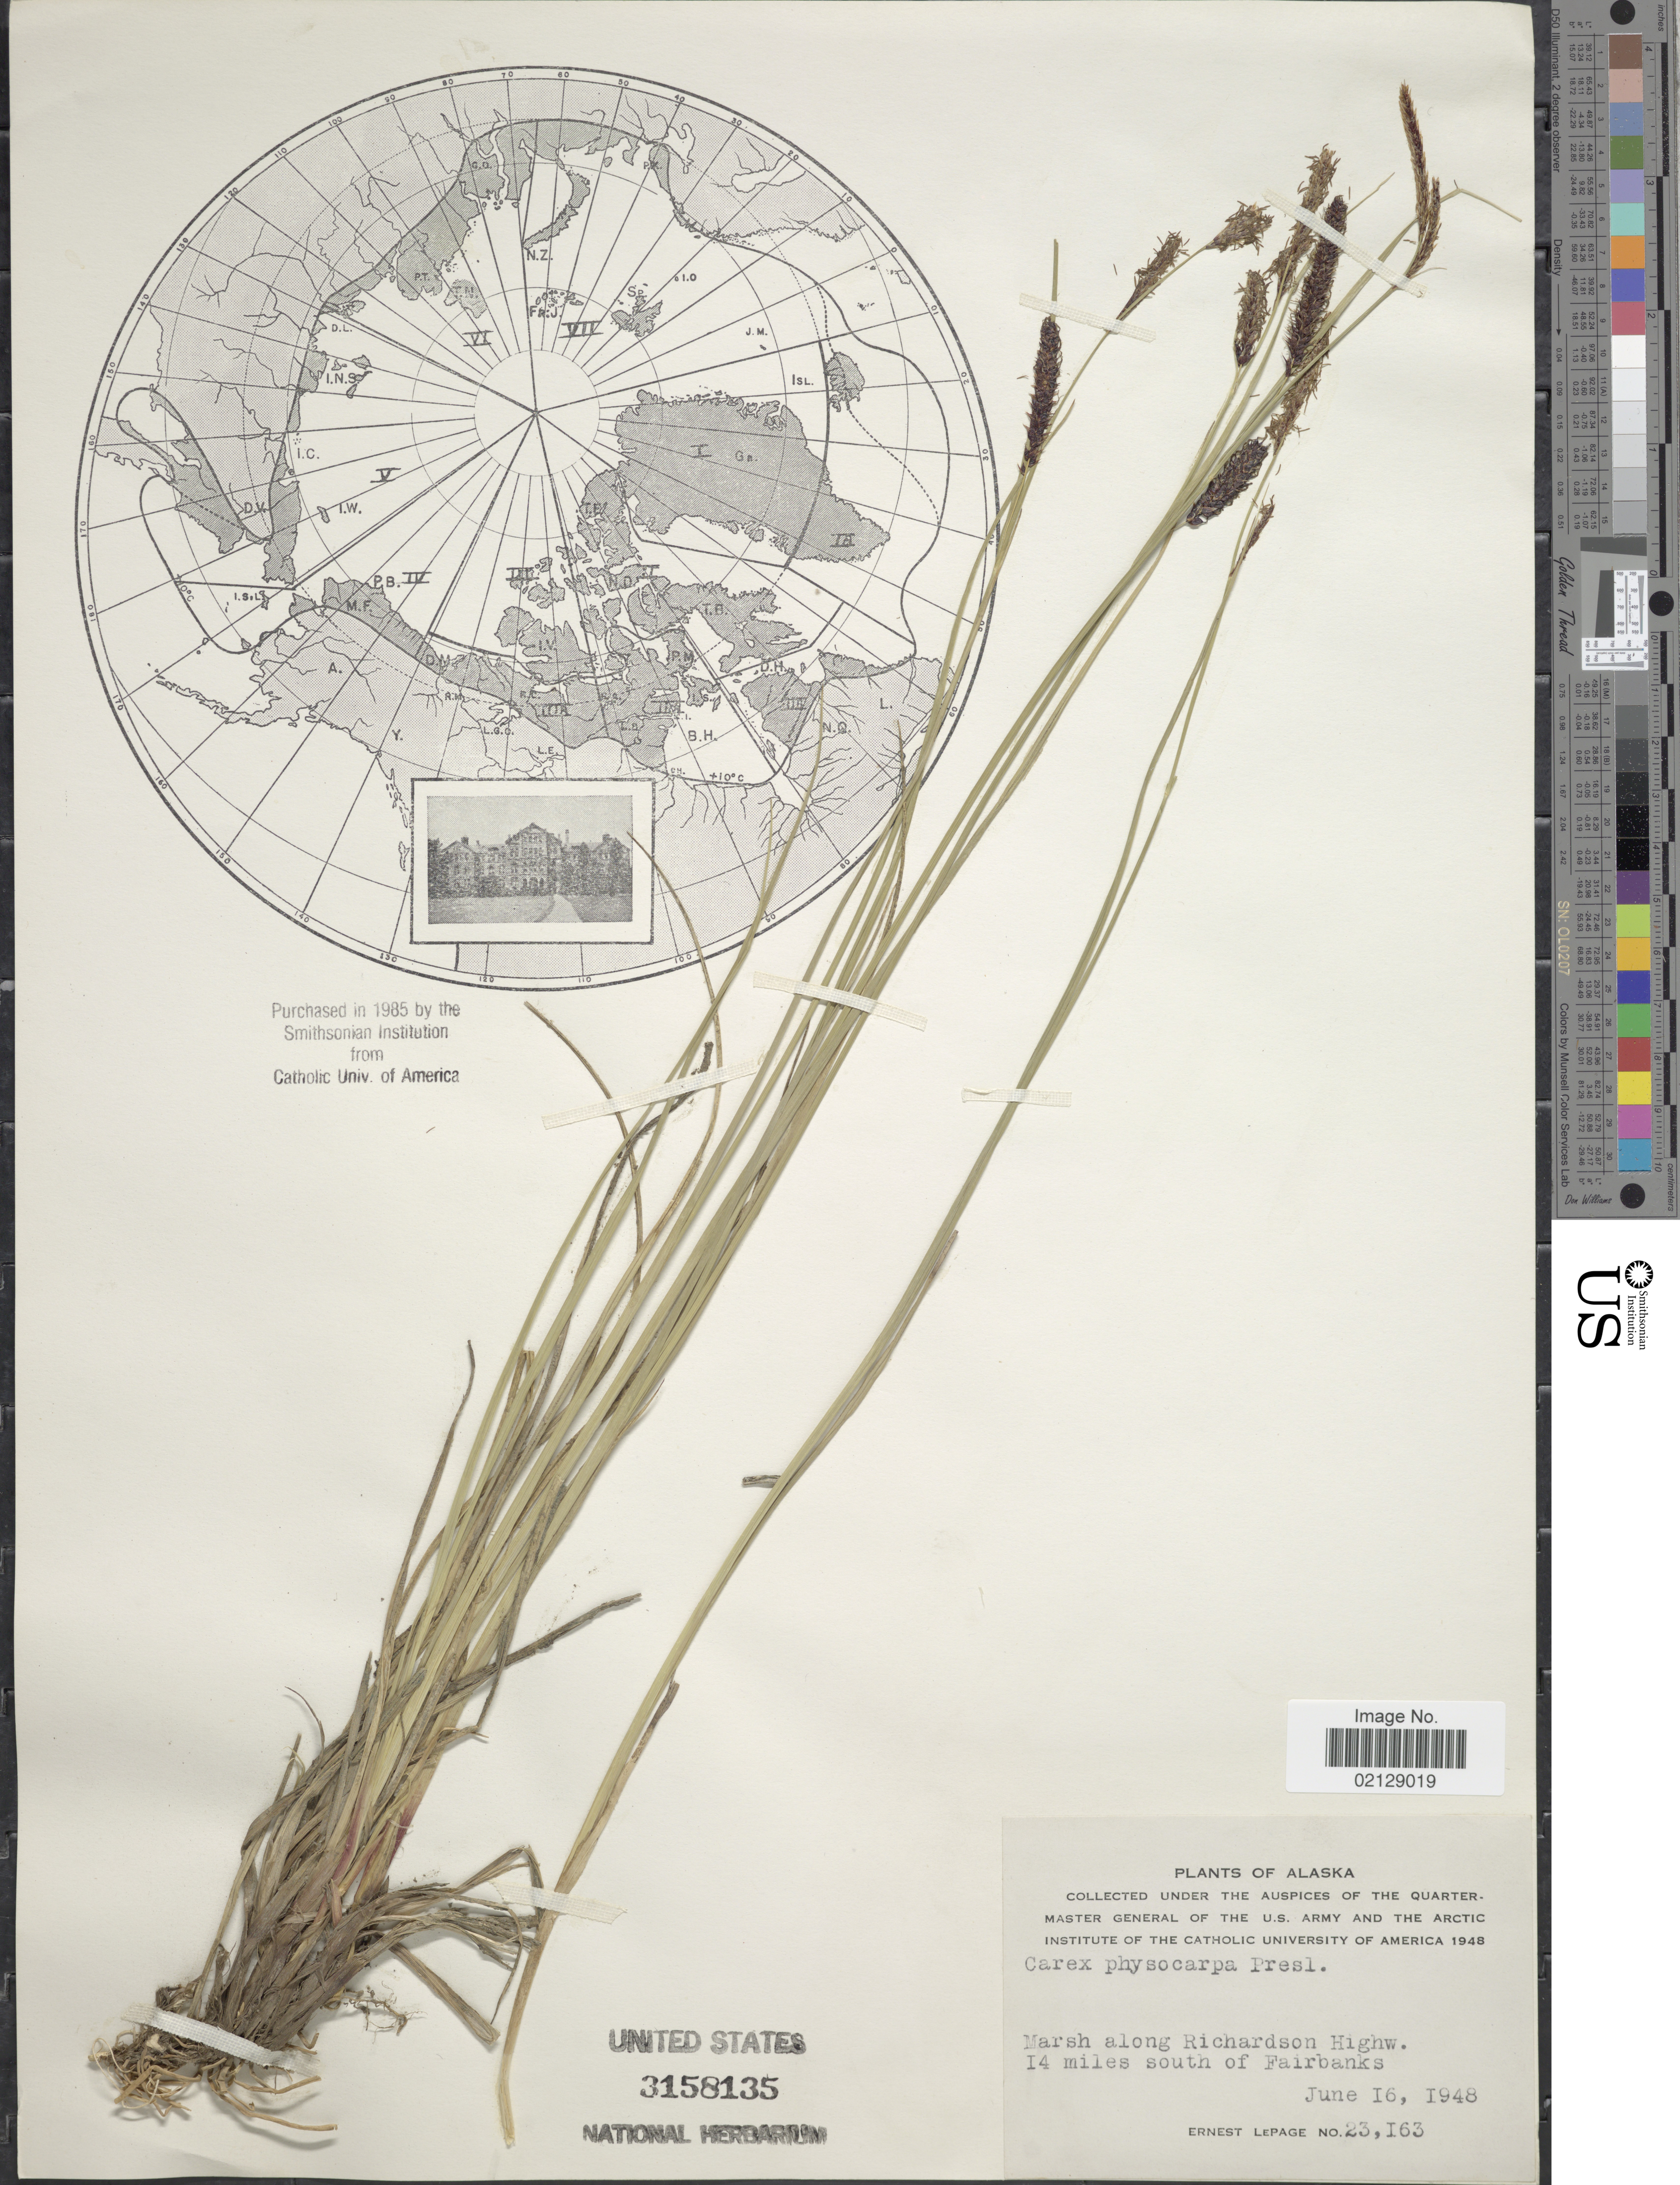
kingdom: Plantae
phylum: Tracheophyta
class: Liliopsida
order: Poales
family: Cyperaceae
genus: Carex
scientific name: Carex saxatilis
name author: L.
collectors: E. Lepage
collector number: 23163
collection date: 1948-06-16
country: United States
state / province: Alaska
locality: Marsh along Richardson Highw. 14 miles south of Fairbanks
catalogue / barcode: US 3158135